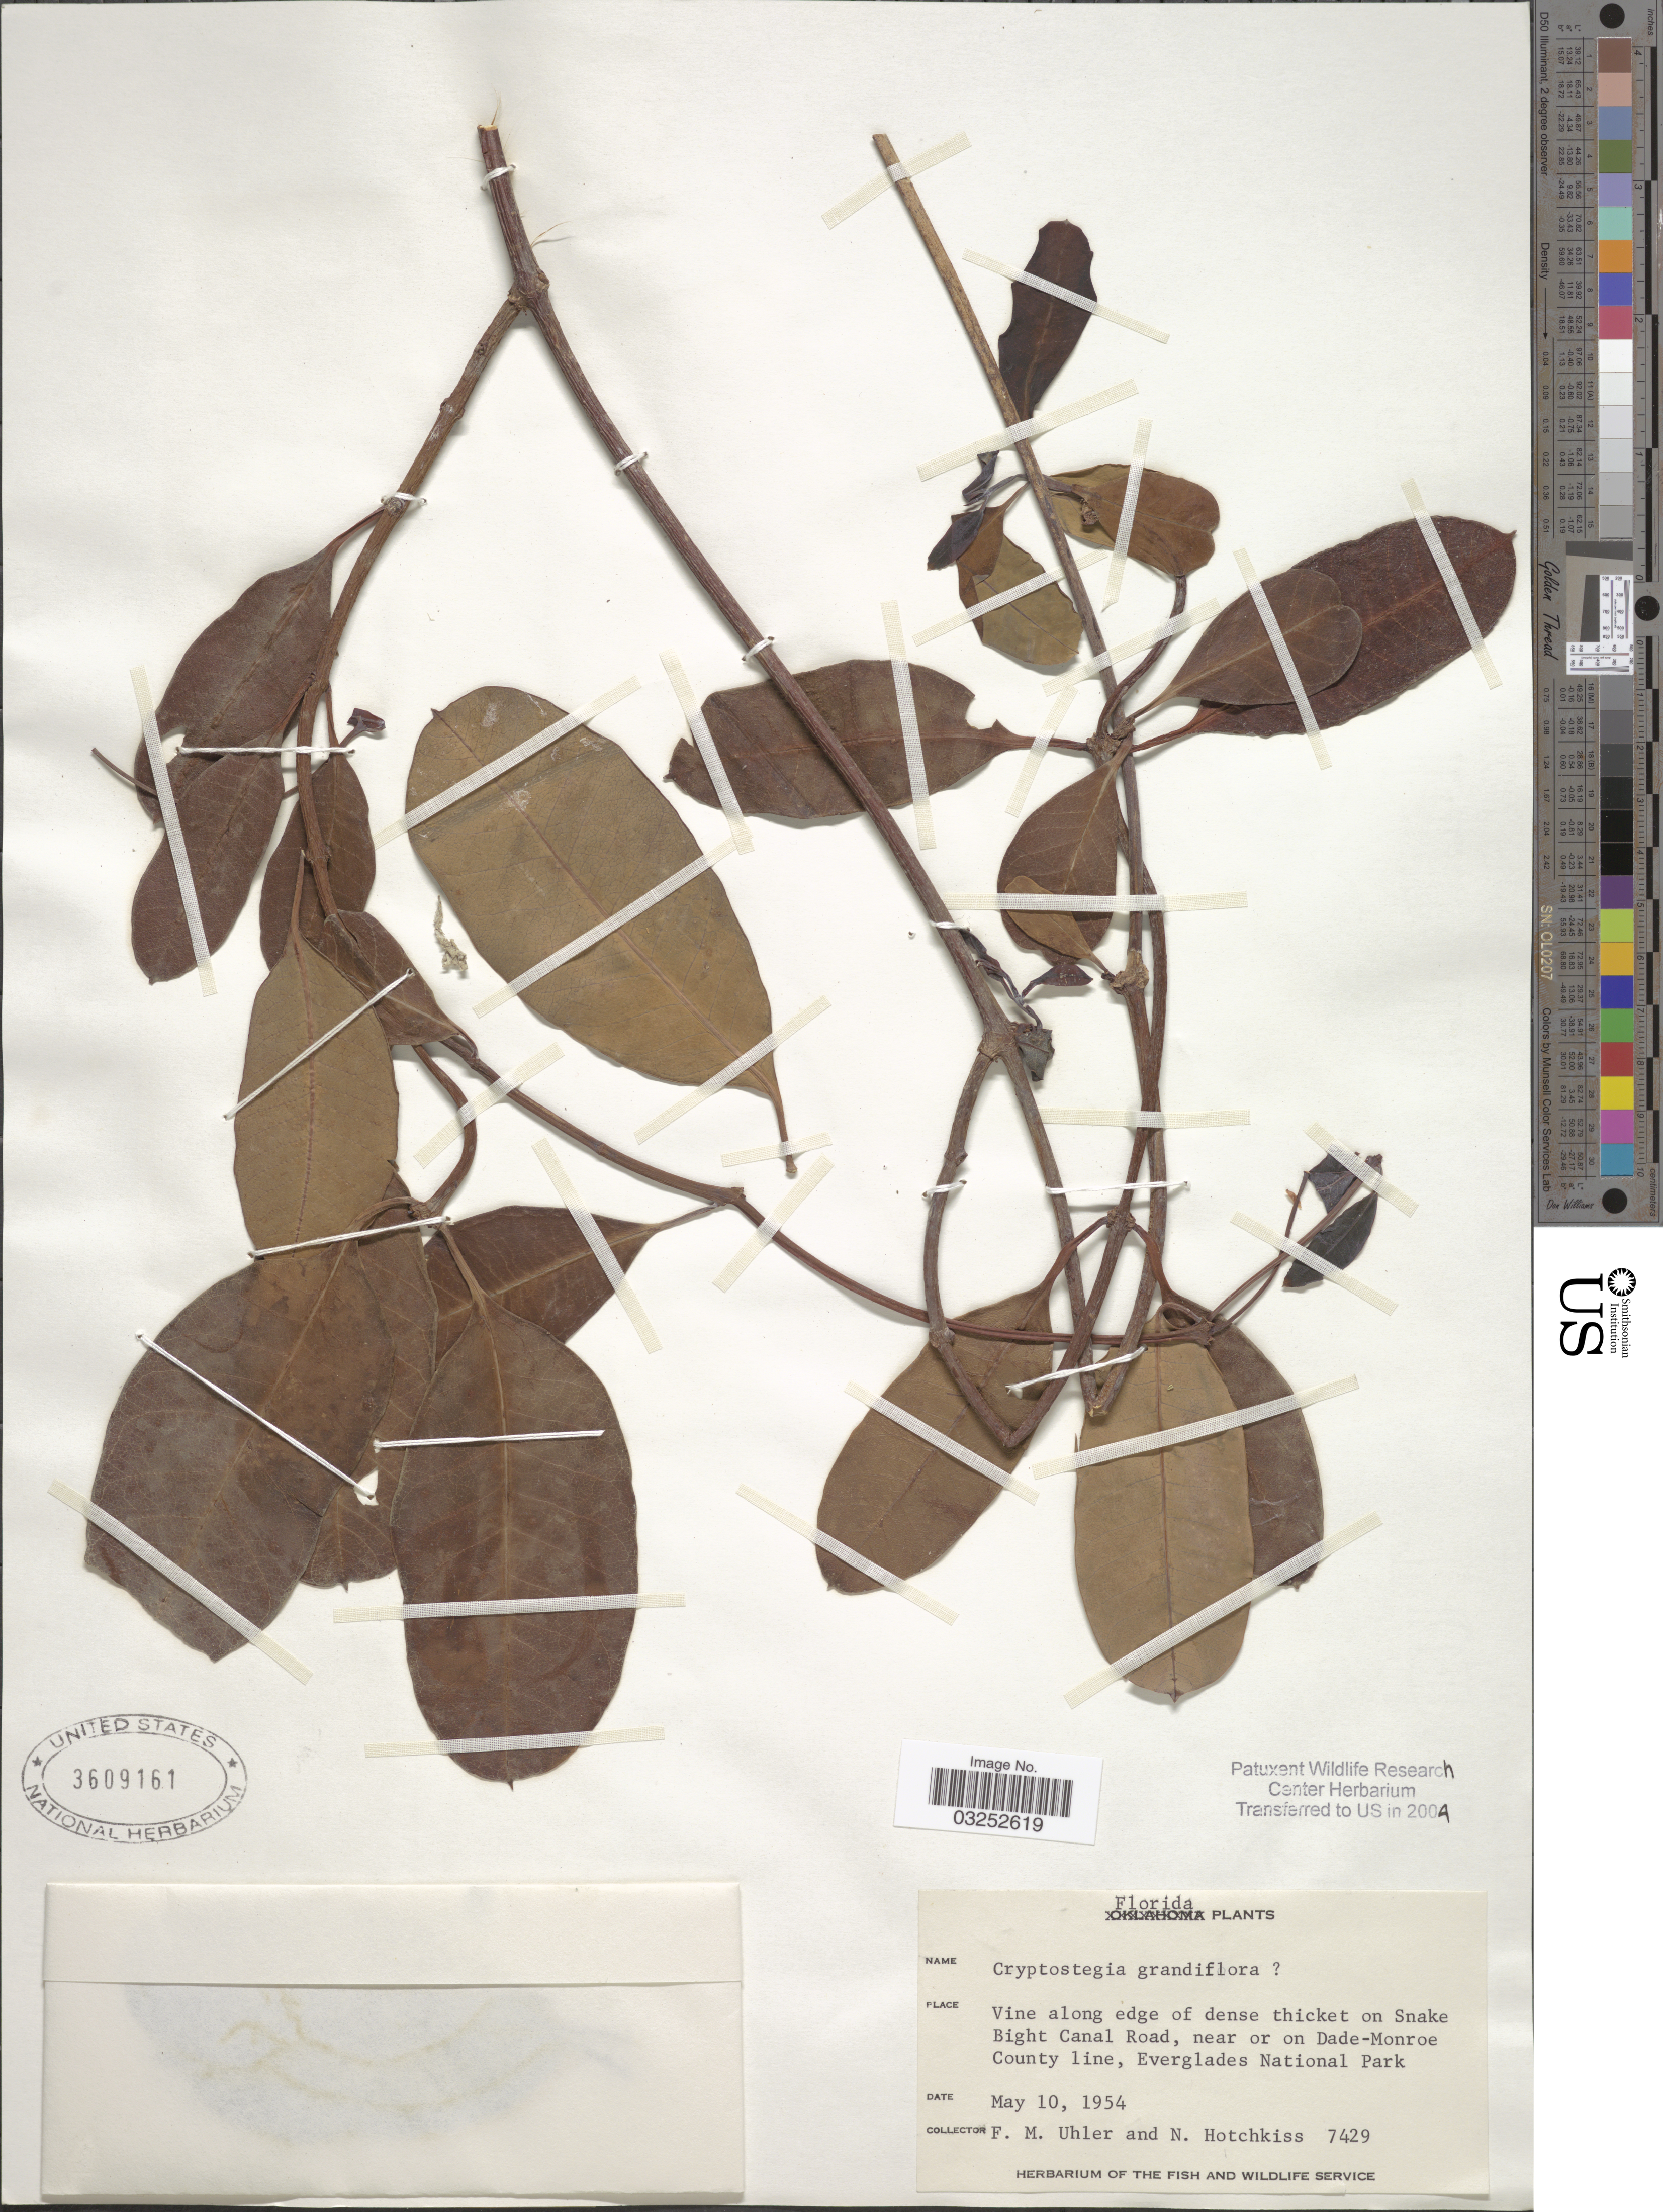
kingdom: Plantae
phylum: Tracheophyta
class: Magnoliopsida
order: Gentianales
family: Apocynaceae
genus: Cryptostegia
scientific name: Cryptostegia grandiflora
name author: Roxb. ex R. Br.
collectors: F. M. Uhler & N. Hotchkiss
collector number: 7429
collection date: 1954-05-10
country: United States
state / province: Florida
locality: Vine along edge of dense thicket on Snake Bight Canal Road, near or on Dade-Monroe County line, Everglades National Park.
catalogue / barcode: US 3609161